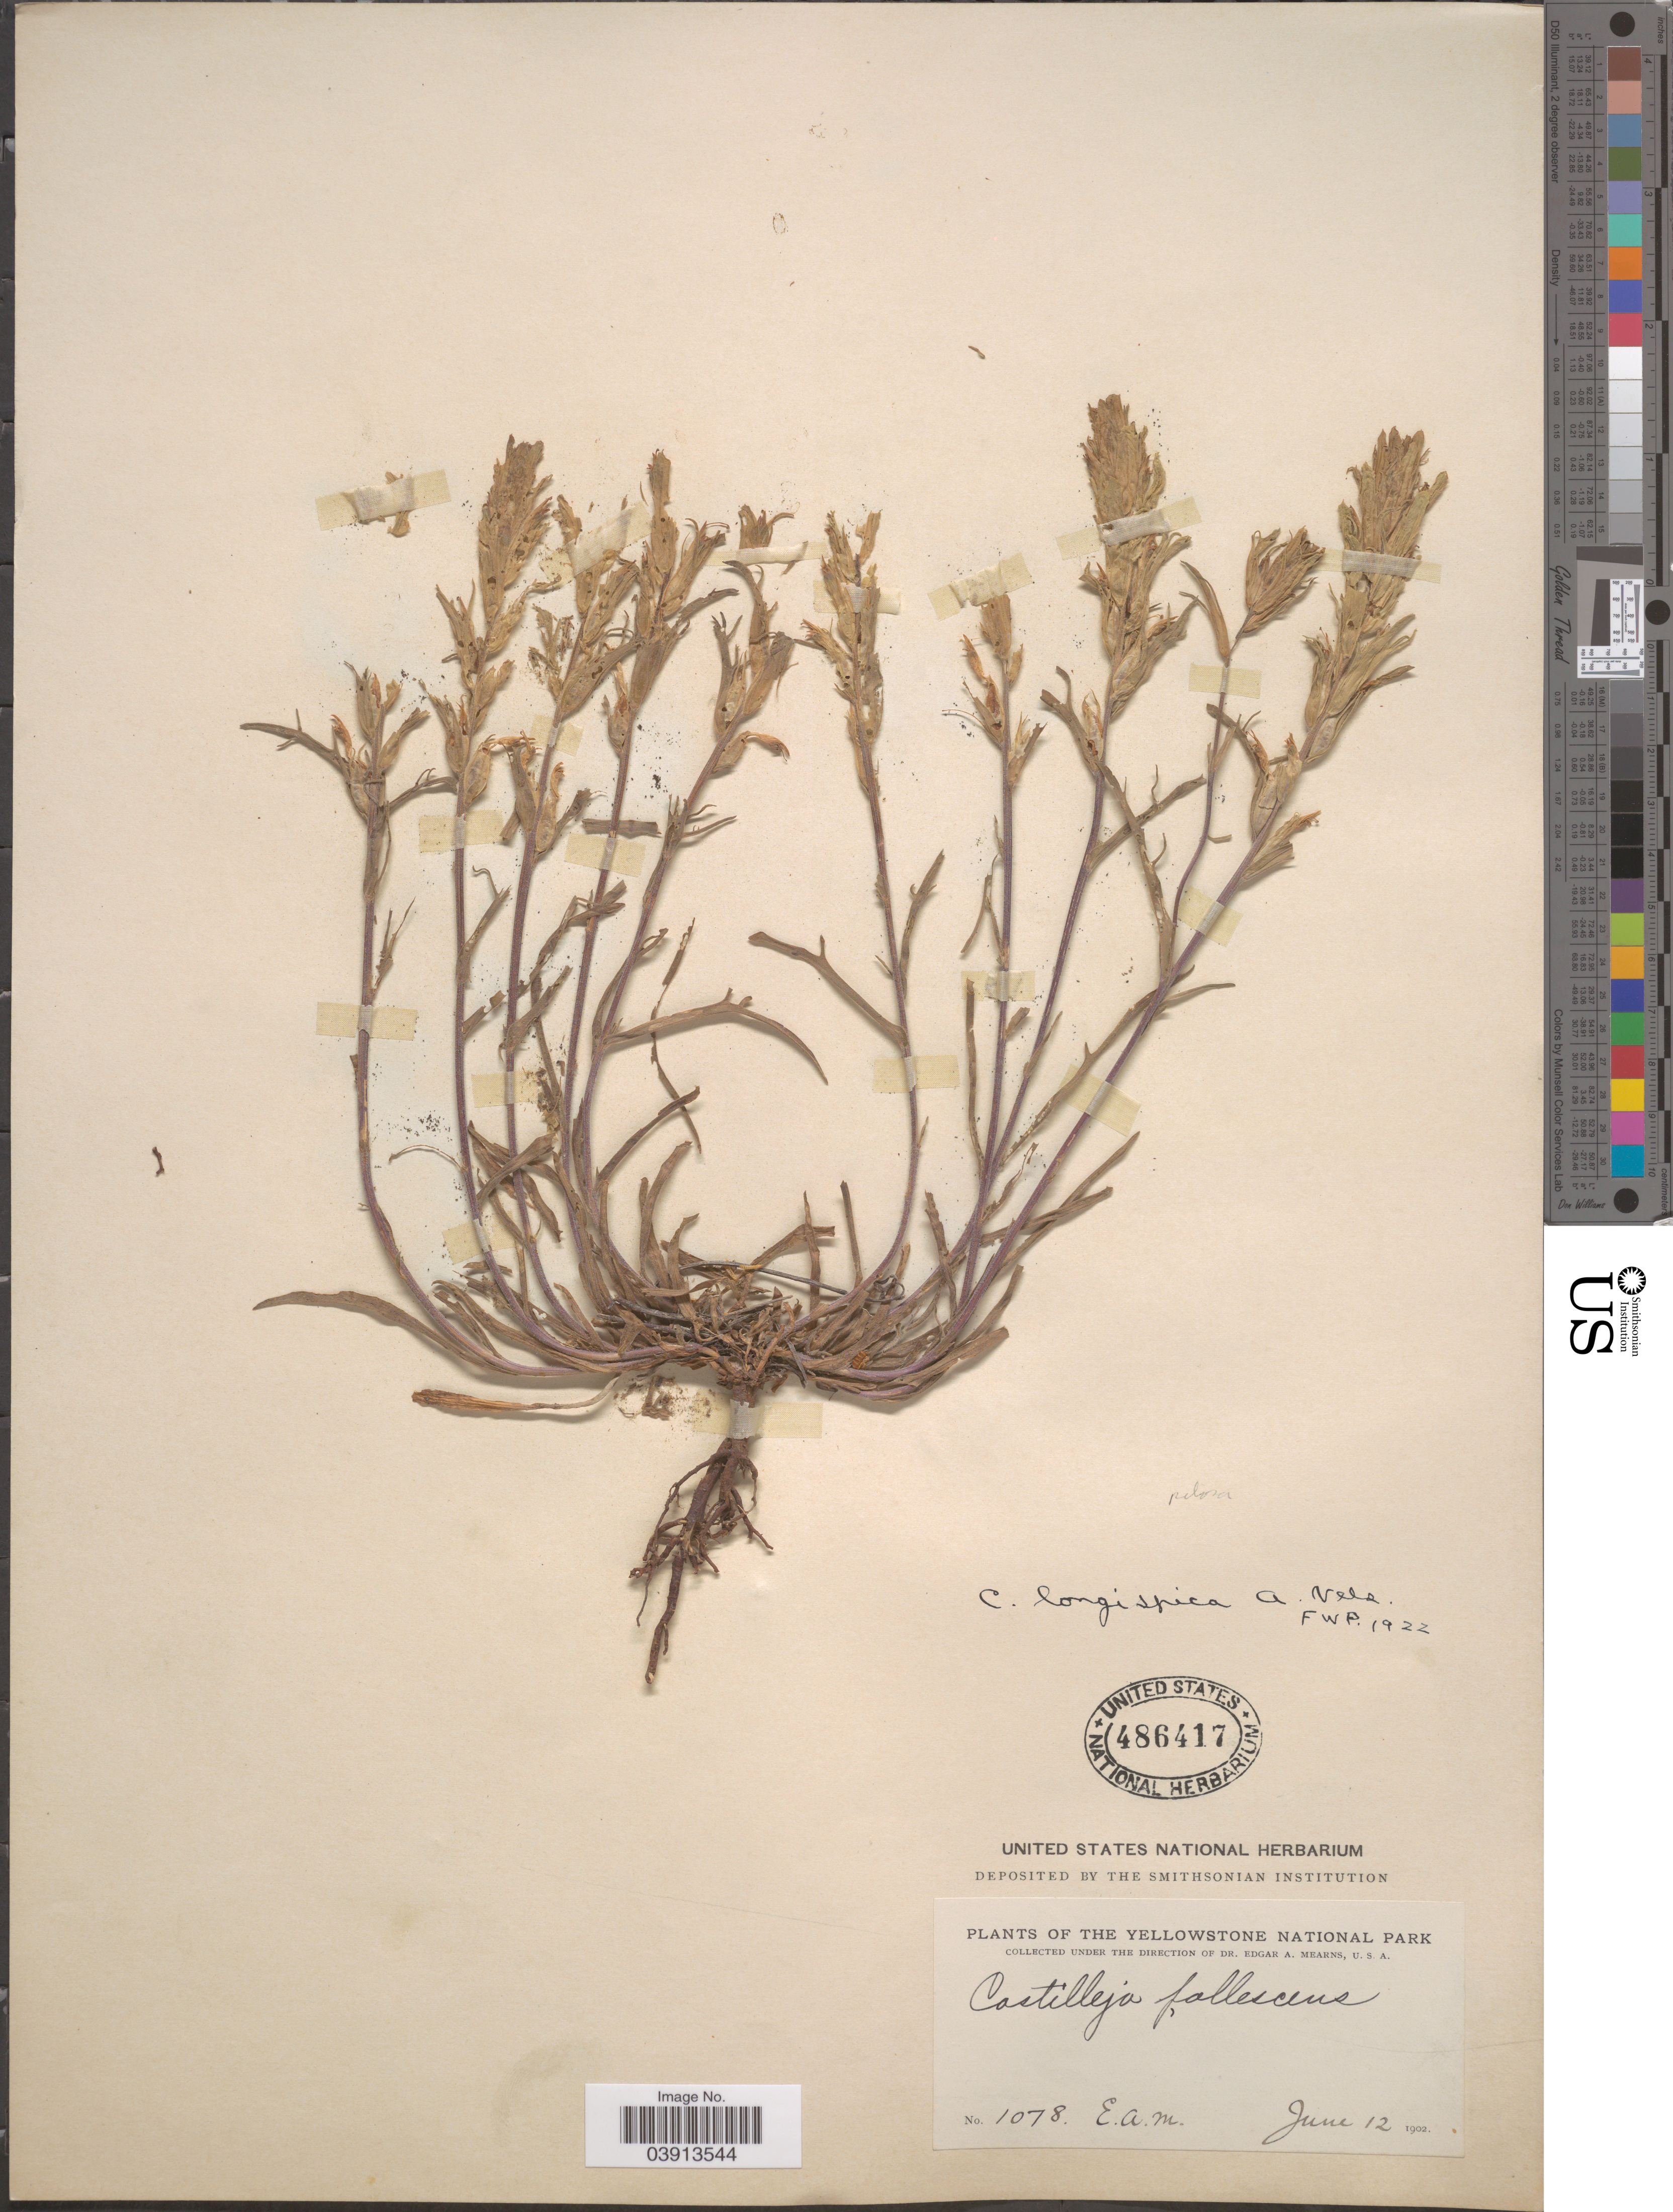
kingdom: Plantae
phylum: Tracheophyta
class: Magnoliopsida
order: Lamiales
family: Orobanchaceae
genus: Castilleja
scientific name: Castilleja pilosa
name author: (S. Watson) Rydb.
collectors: E. A. Mearns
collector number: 1078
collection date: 1902-06-12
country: United States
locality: The Yellowstone National Park.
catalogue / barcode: US 486417